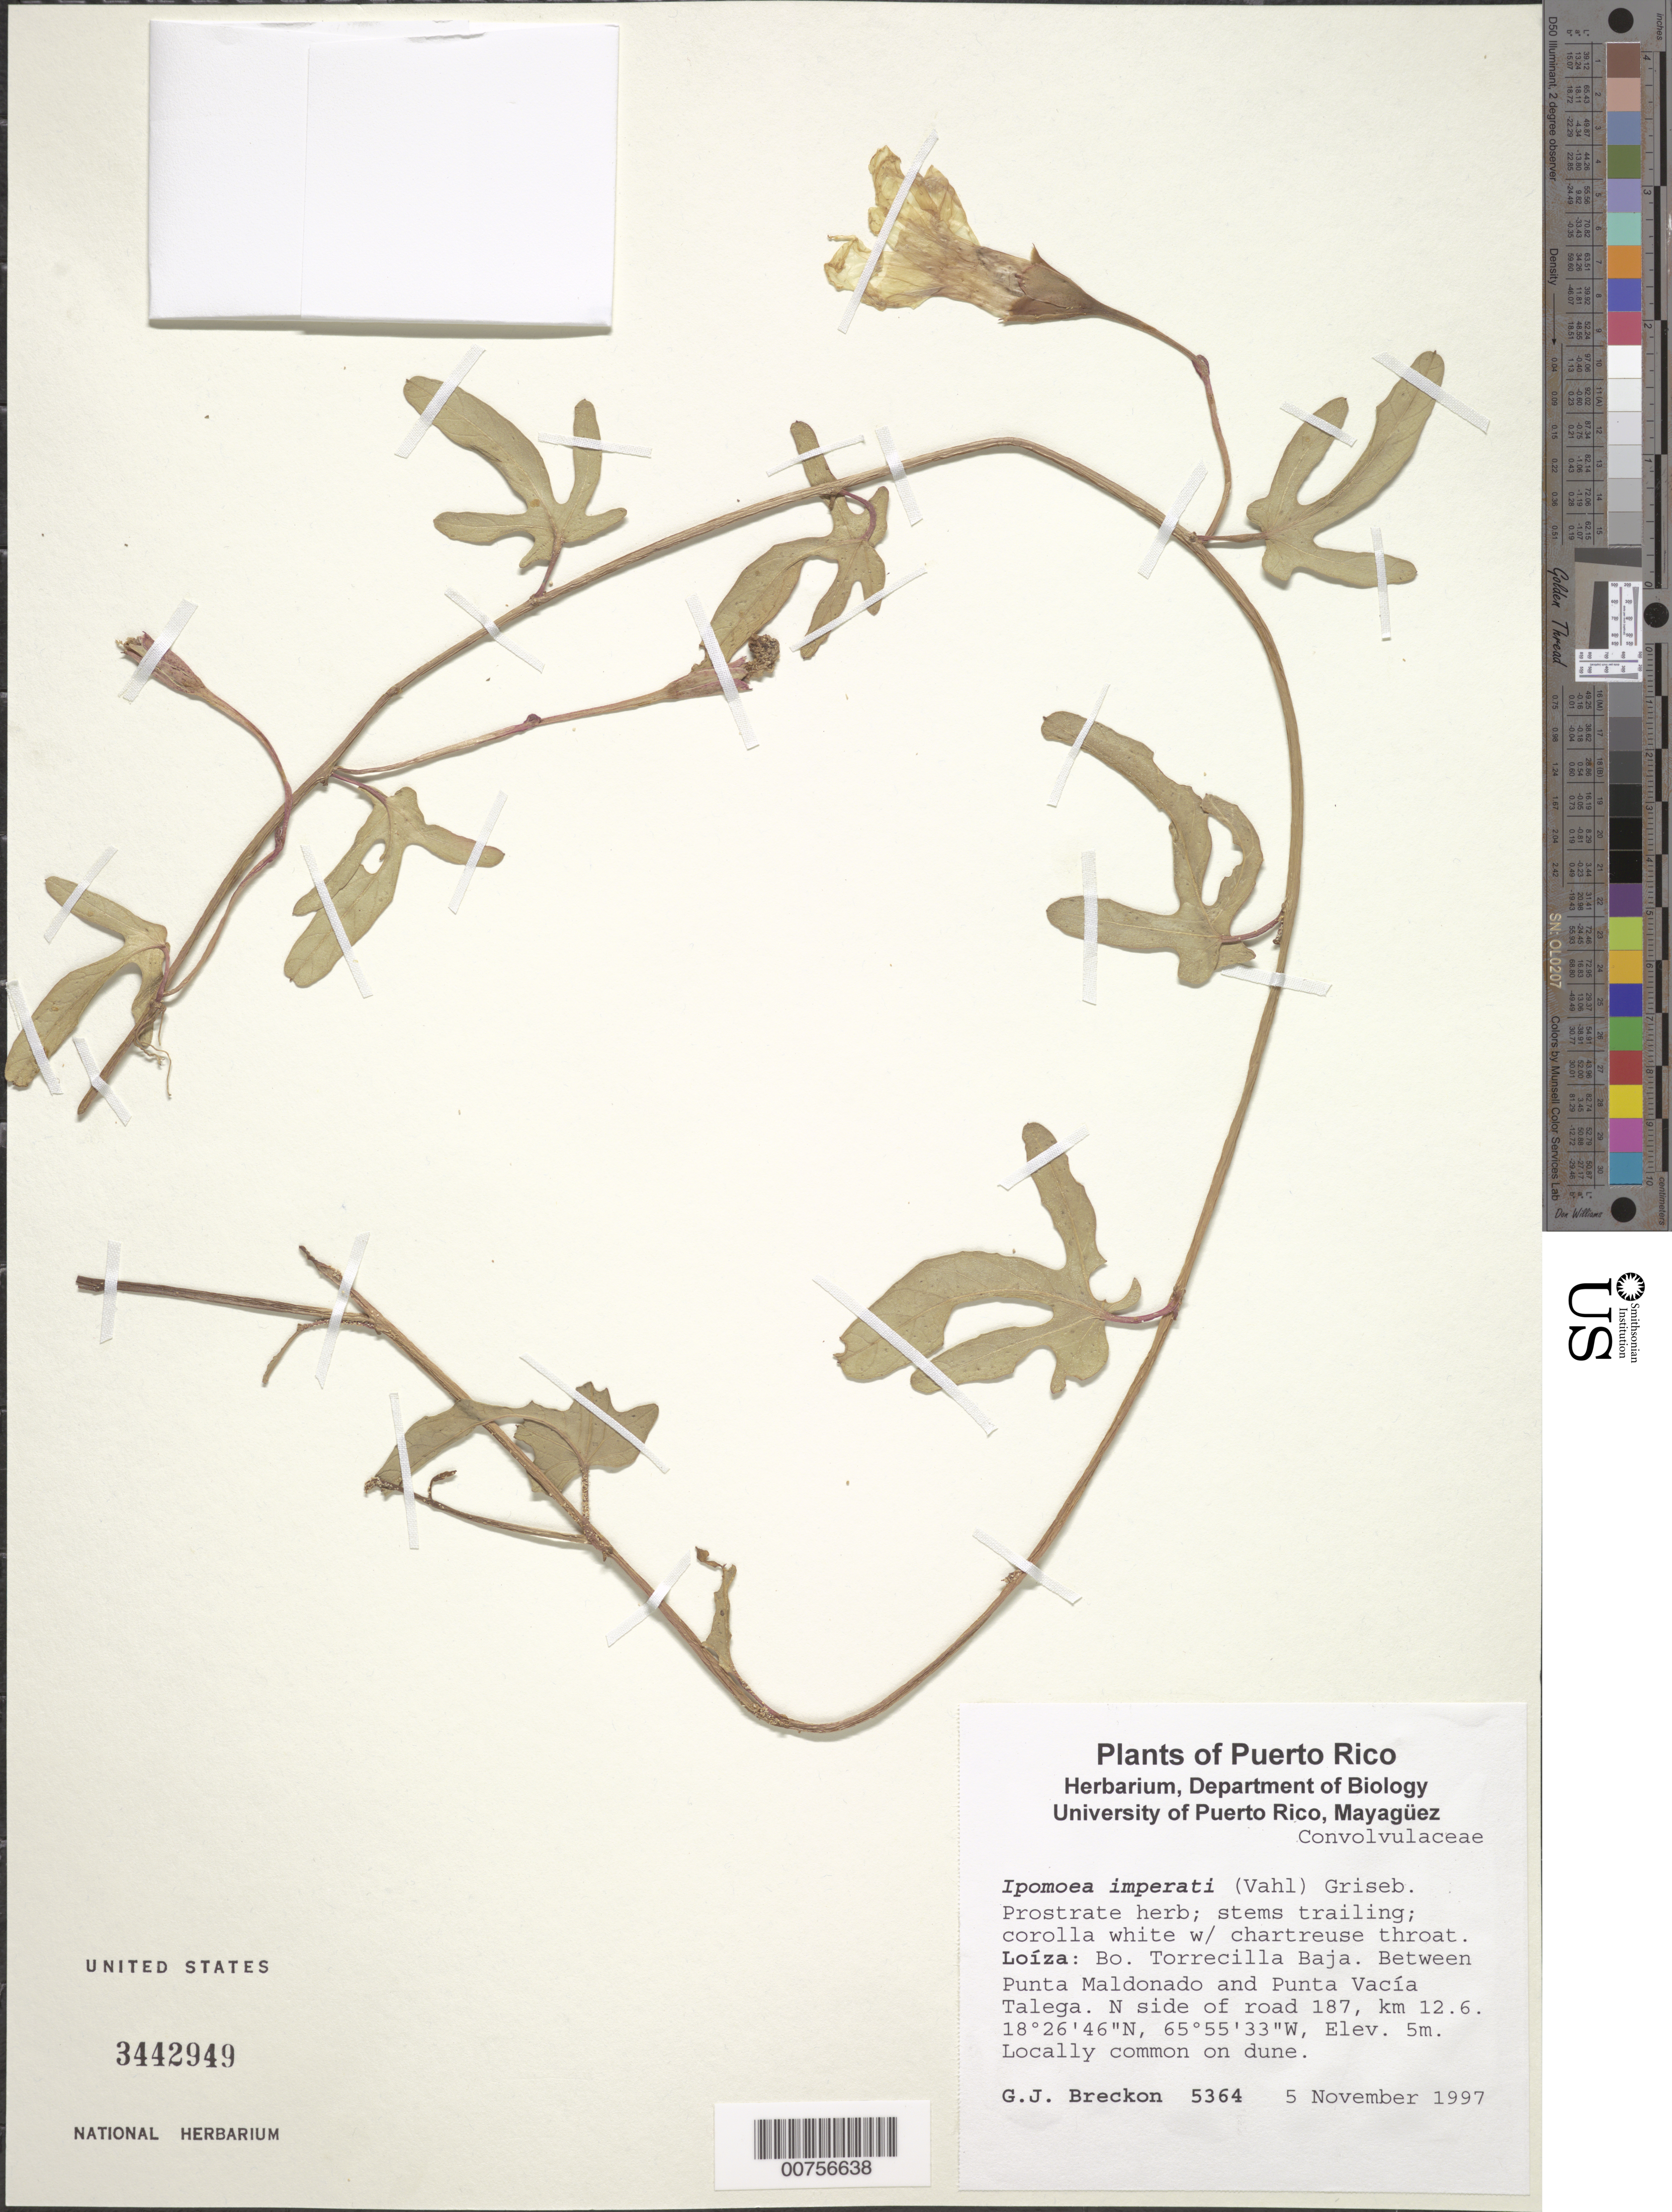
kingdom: Plantae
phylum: Tracheophyta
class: Magnoliopsida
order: Solanales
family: Convolvulaceae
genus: Ipomoea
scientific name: Ipomoea imperati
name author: (Vahl) Griseb.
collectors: G. J. Breckon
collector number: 5364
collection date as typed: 05 Nov 1997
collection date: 1997-11-05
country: Puerto Rico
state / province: Loíza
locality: Loíza: Bo. Torrecilla Baja. Between Punta Maldonado and Punta Vacía Talega. N side of road 187, km 12.6.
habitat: Locally common on dune.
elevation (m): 5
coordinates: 18.44611111, -65.92583333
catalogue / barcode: US 3442949